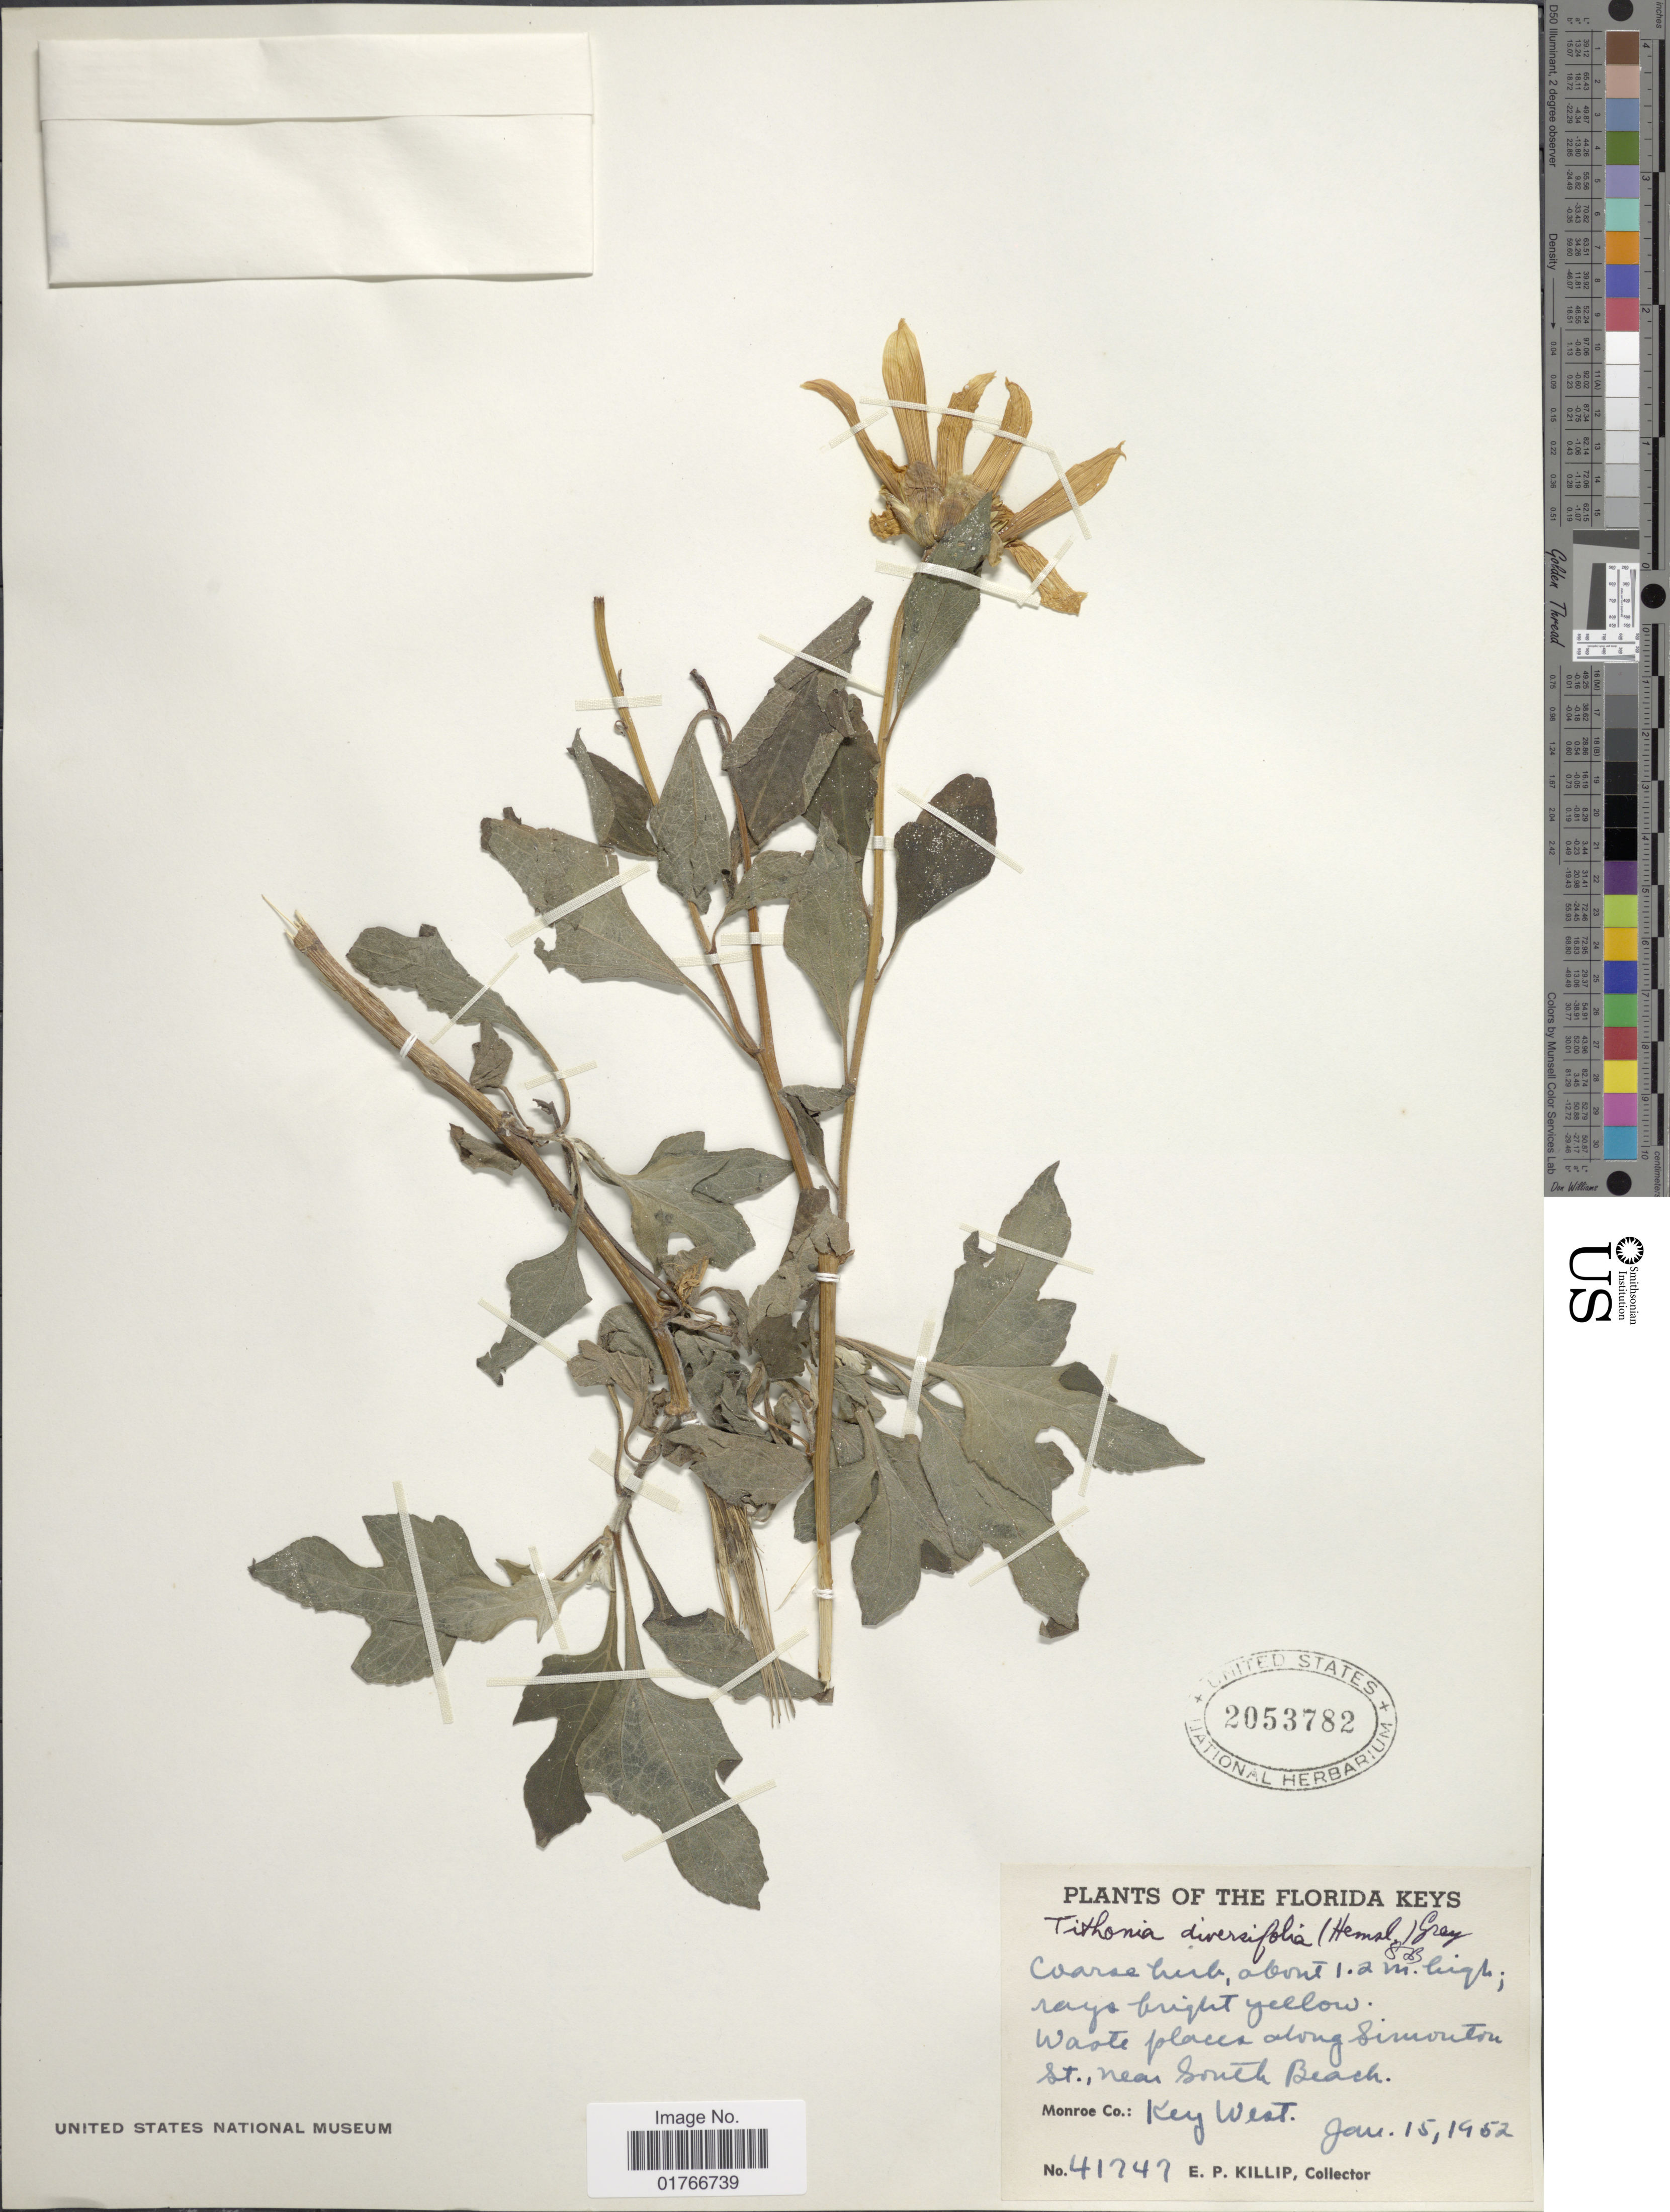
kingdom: Plantae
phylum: Tracheophyta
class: Magnoliopsida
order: Asterales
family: Asteraceae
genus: Tithonia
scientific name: Tithonia diversifolia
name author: (Hemsl.) A. Gray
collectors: E. P. Killip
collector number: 41747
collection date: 1952-01-15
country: United States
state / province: Texas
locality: Florida Keys, along Simonton St. near South Beach, Monroe Co., Key West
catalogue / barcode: US 2053782